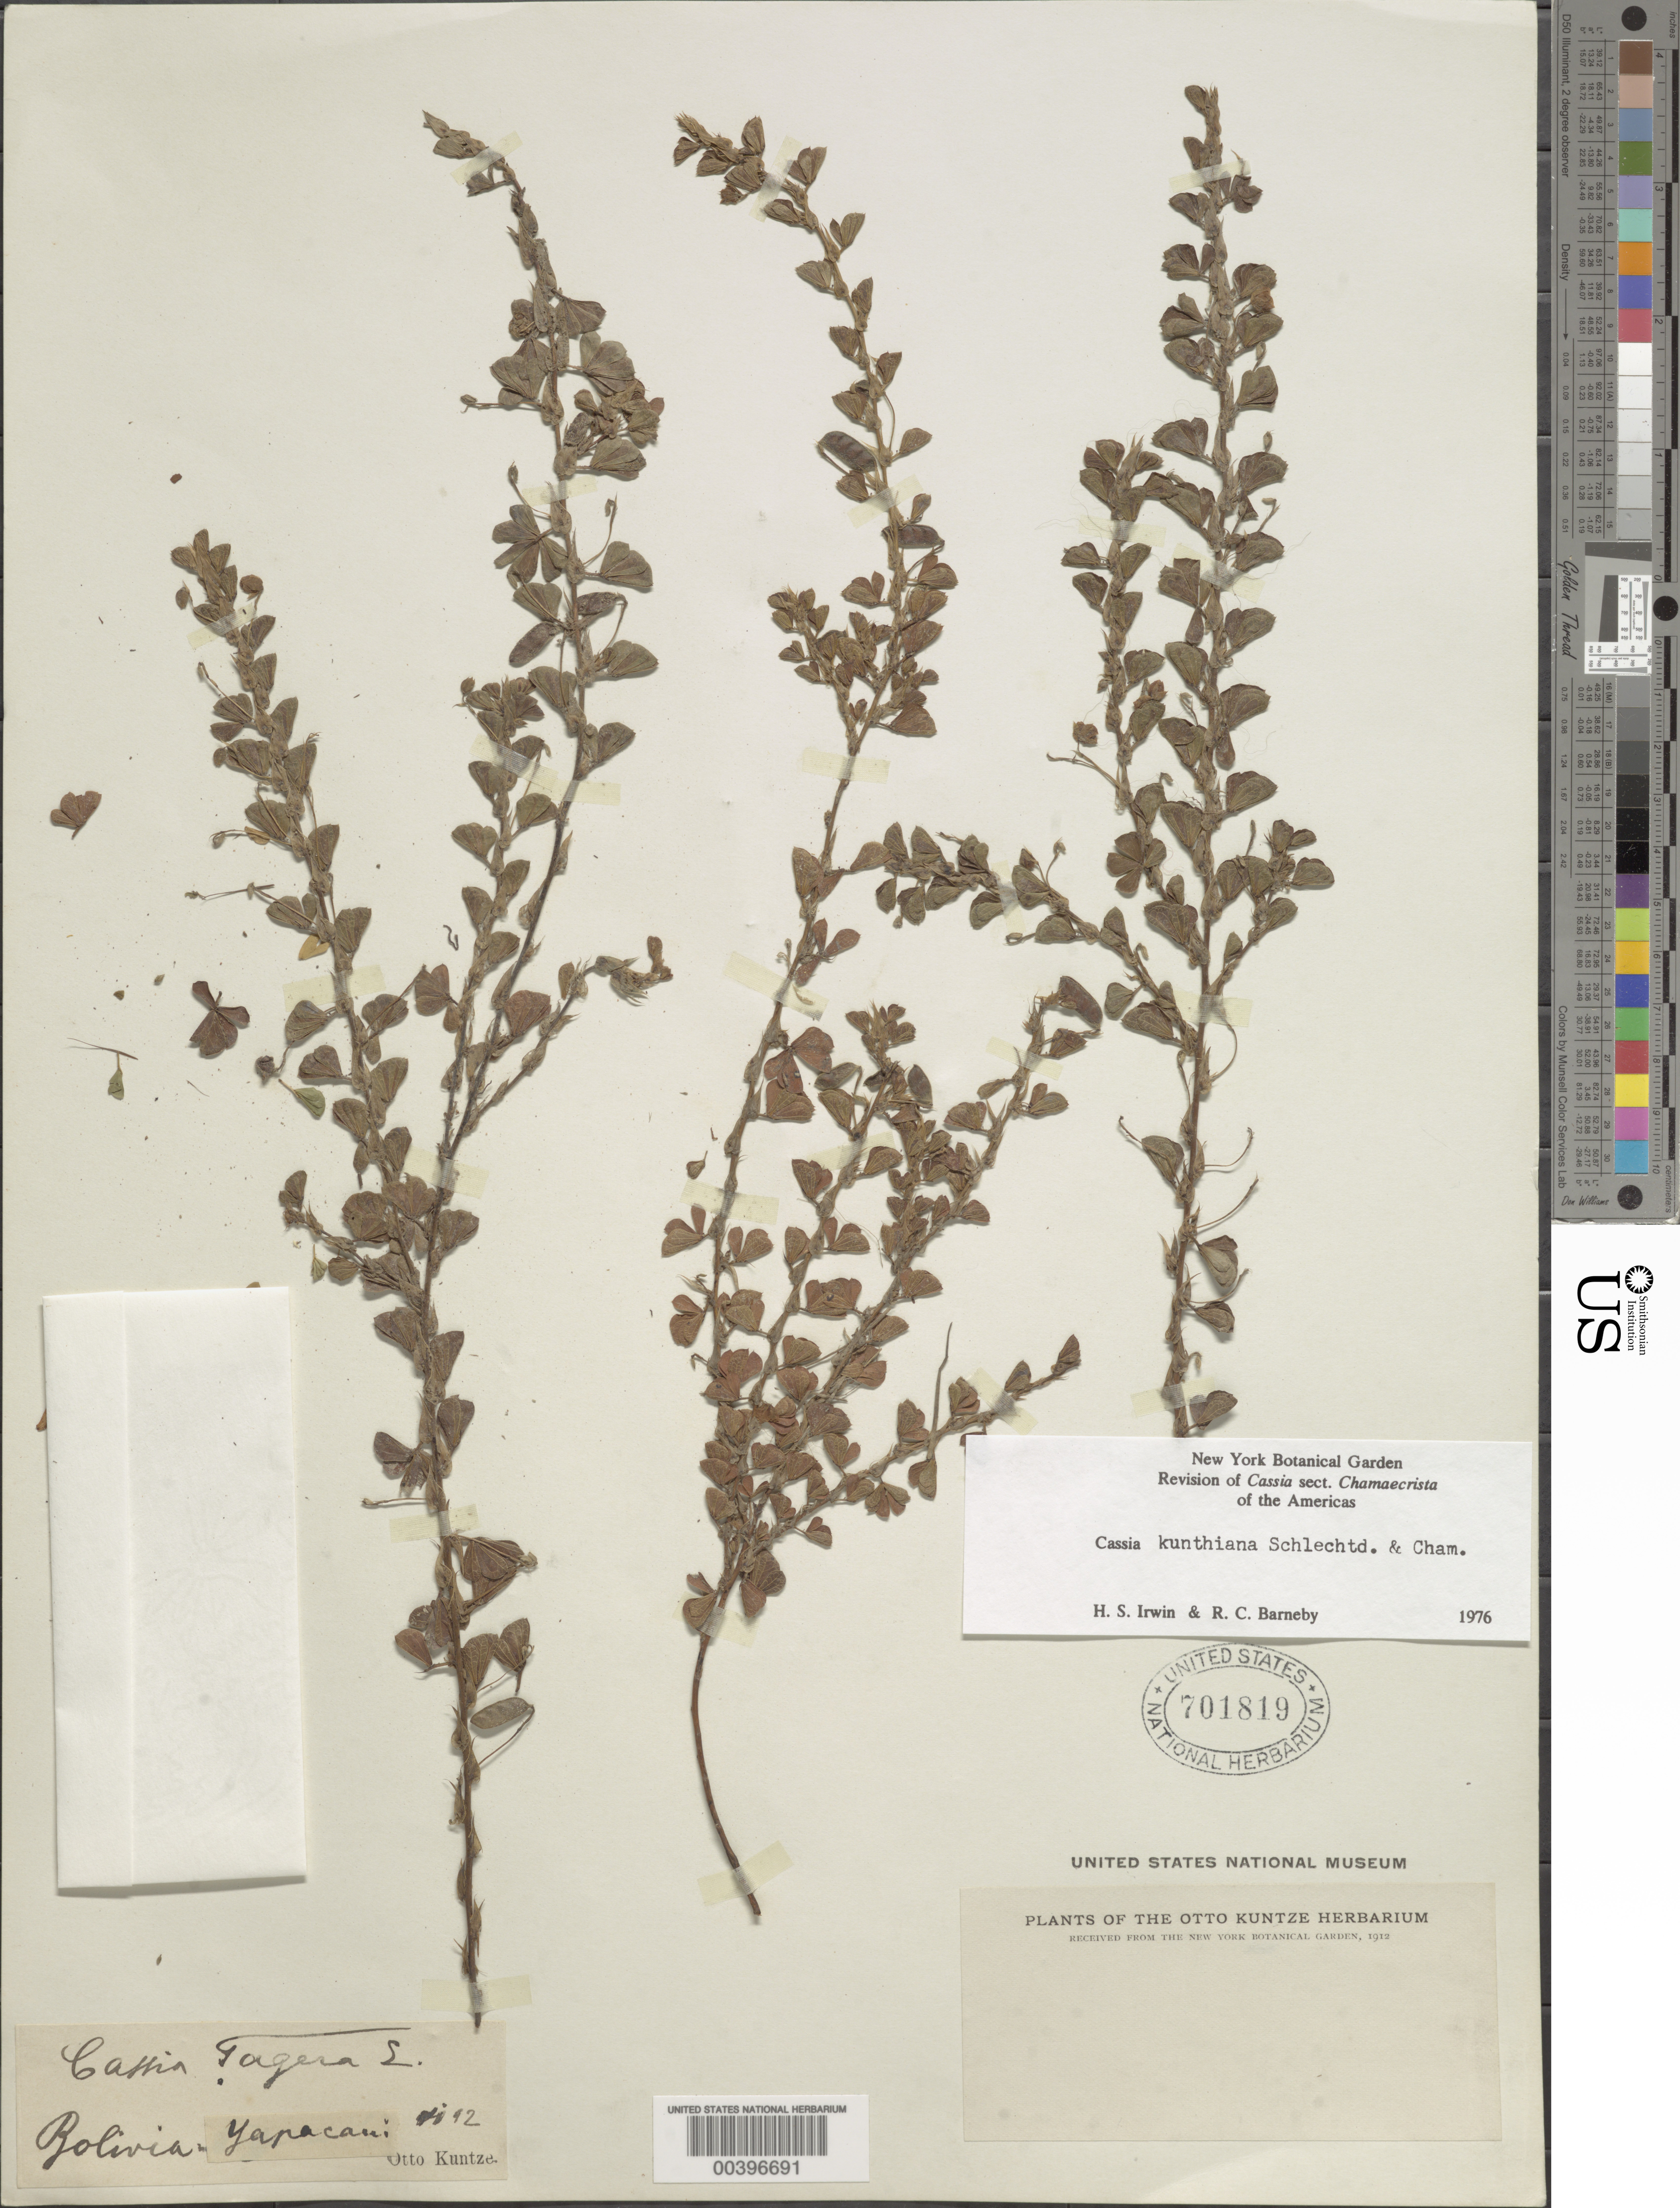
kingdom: Plantae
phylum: Tracheophyta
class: Magnoliopsida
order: Fabales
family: Fabaceae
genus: Chamaecrista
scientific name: Chamaecrista kunthiana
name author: (Schltdl. & Cham.) H.S. Irwin & Barneby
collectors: C.E.O. Kuntze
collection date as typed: Feb 1892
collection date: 1892-02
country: Bolivia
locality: Yapacani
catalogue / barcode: US 701819